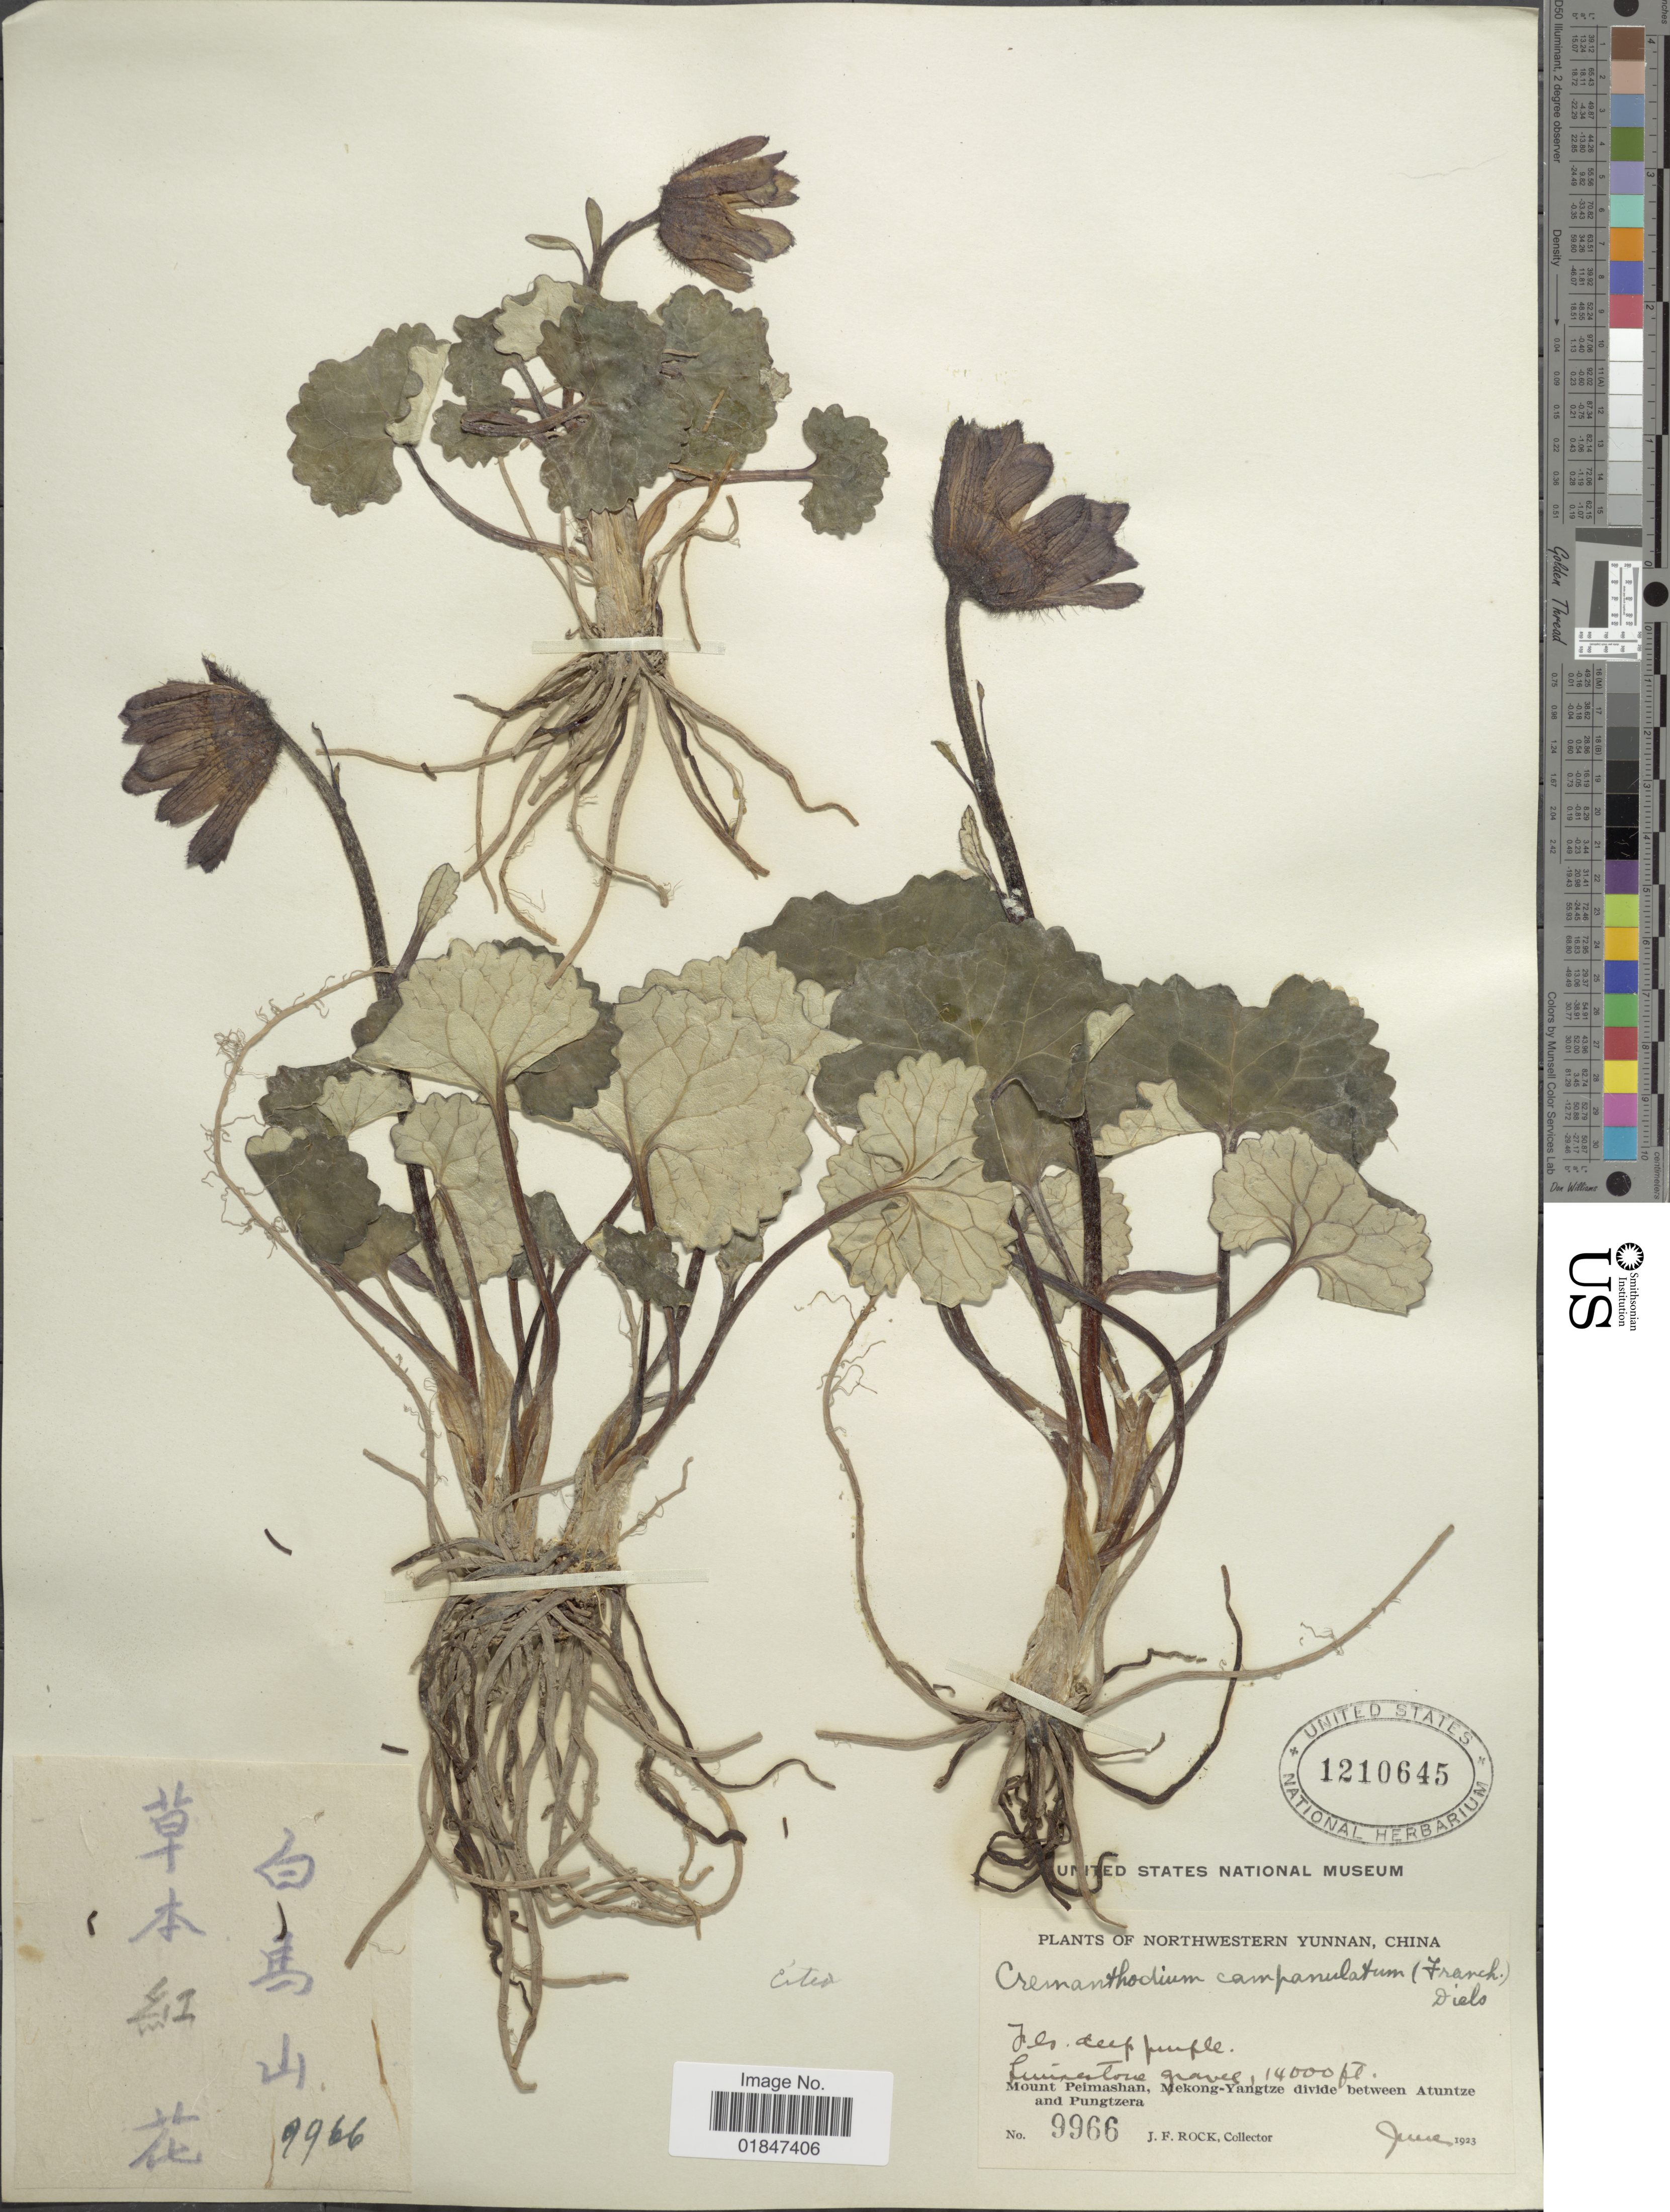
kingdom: Plantae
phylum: Tracheophyta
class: Magnoliopsida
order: Asterales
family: Asteraceae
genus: Cremanthodium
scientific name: Cremanthodium campanulatum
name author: Diels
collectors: J. Rock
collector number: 9966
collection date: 1923-06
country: China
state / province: Yunnan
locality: Northwestern Yunnan, Mount Peimashan, Mekong-Yangtze divide between Atuntze and Pungtzera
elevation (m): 4267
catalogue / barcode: US 1210645